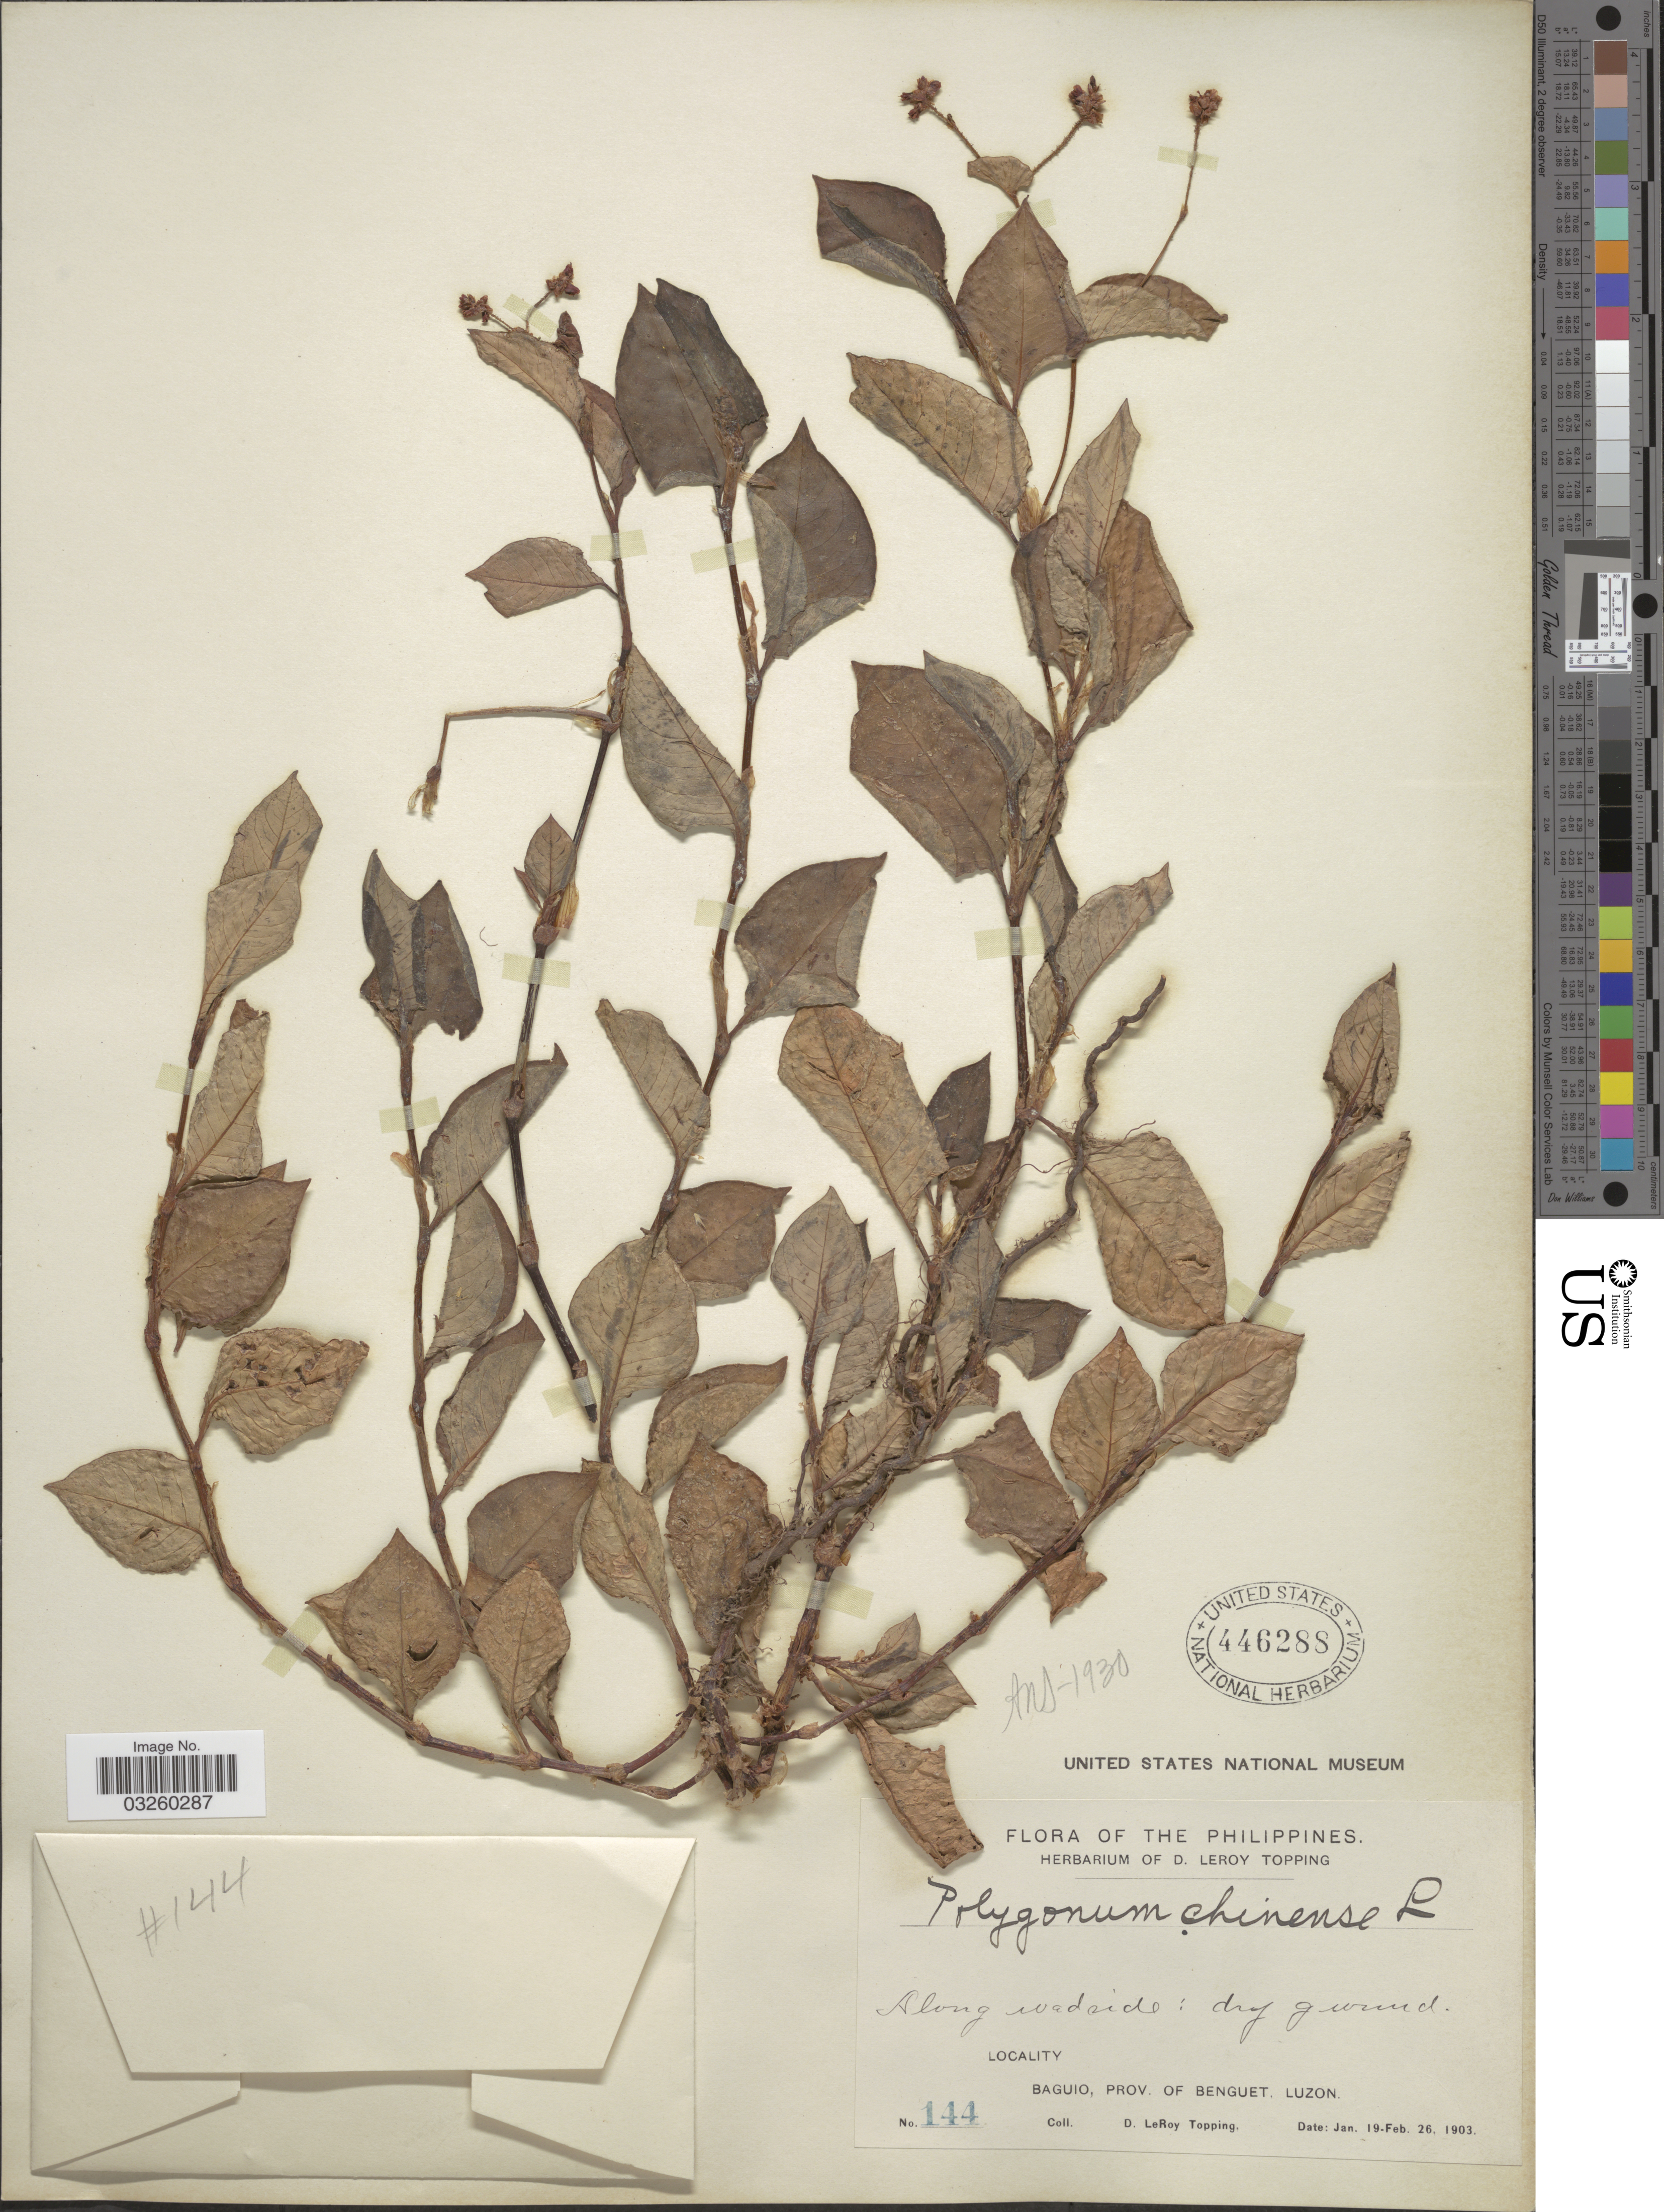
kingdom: Plantae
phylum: Tracheophyta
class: Magnoliopsida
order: Caryophyllales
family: Polygonaceae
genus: Polygonum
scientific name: Polygonum chinense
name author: L.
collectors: D. L. Topping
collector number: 144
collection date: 1903-01-19/1903-02-26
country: Philippines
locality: Along roadside. Baguio, Prov. of Benguet, Luzon.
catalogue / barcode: US 446288